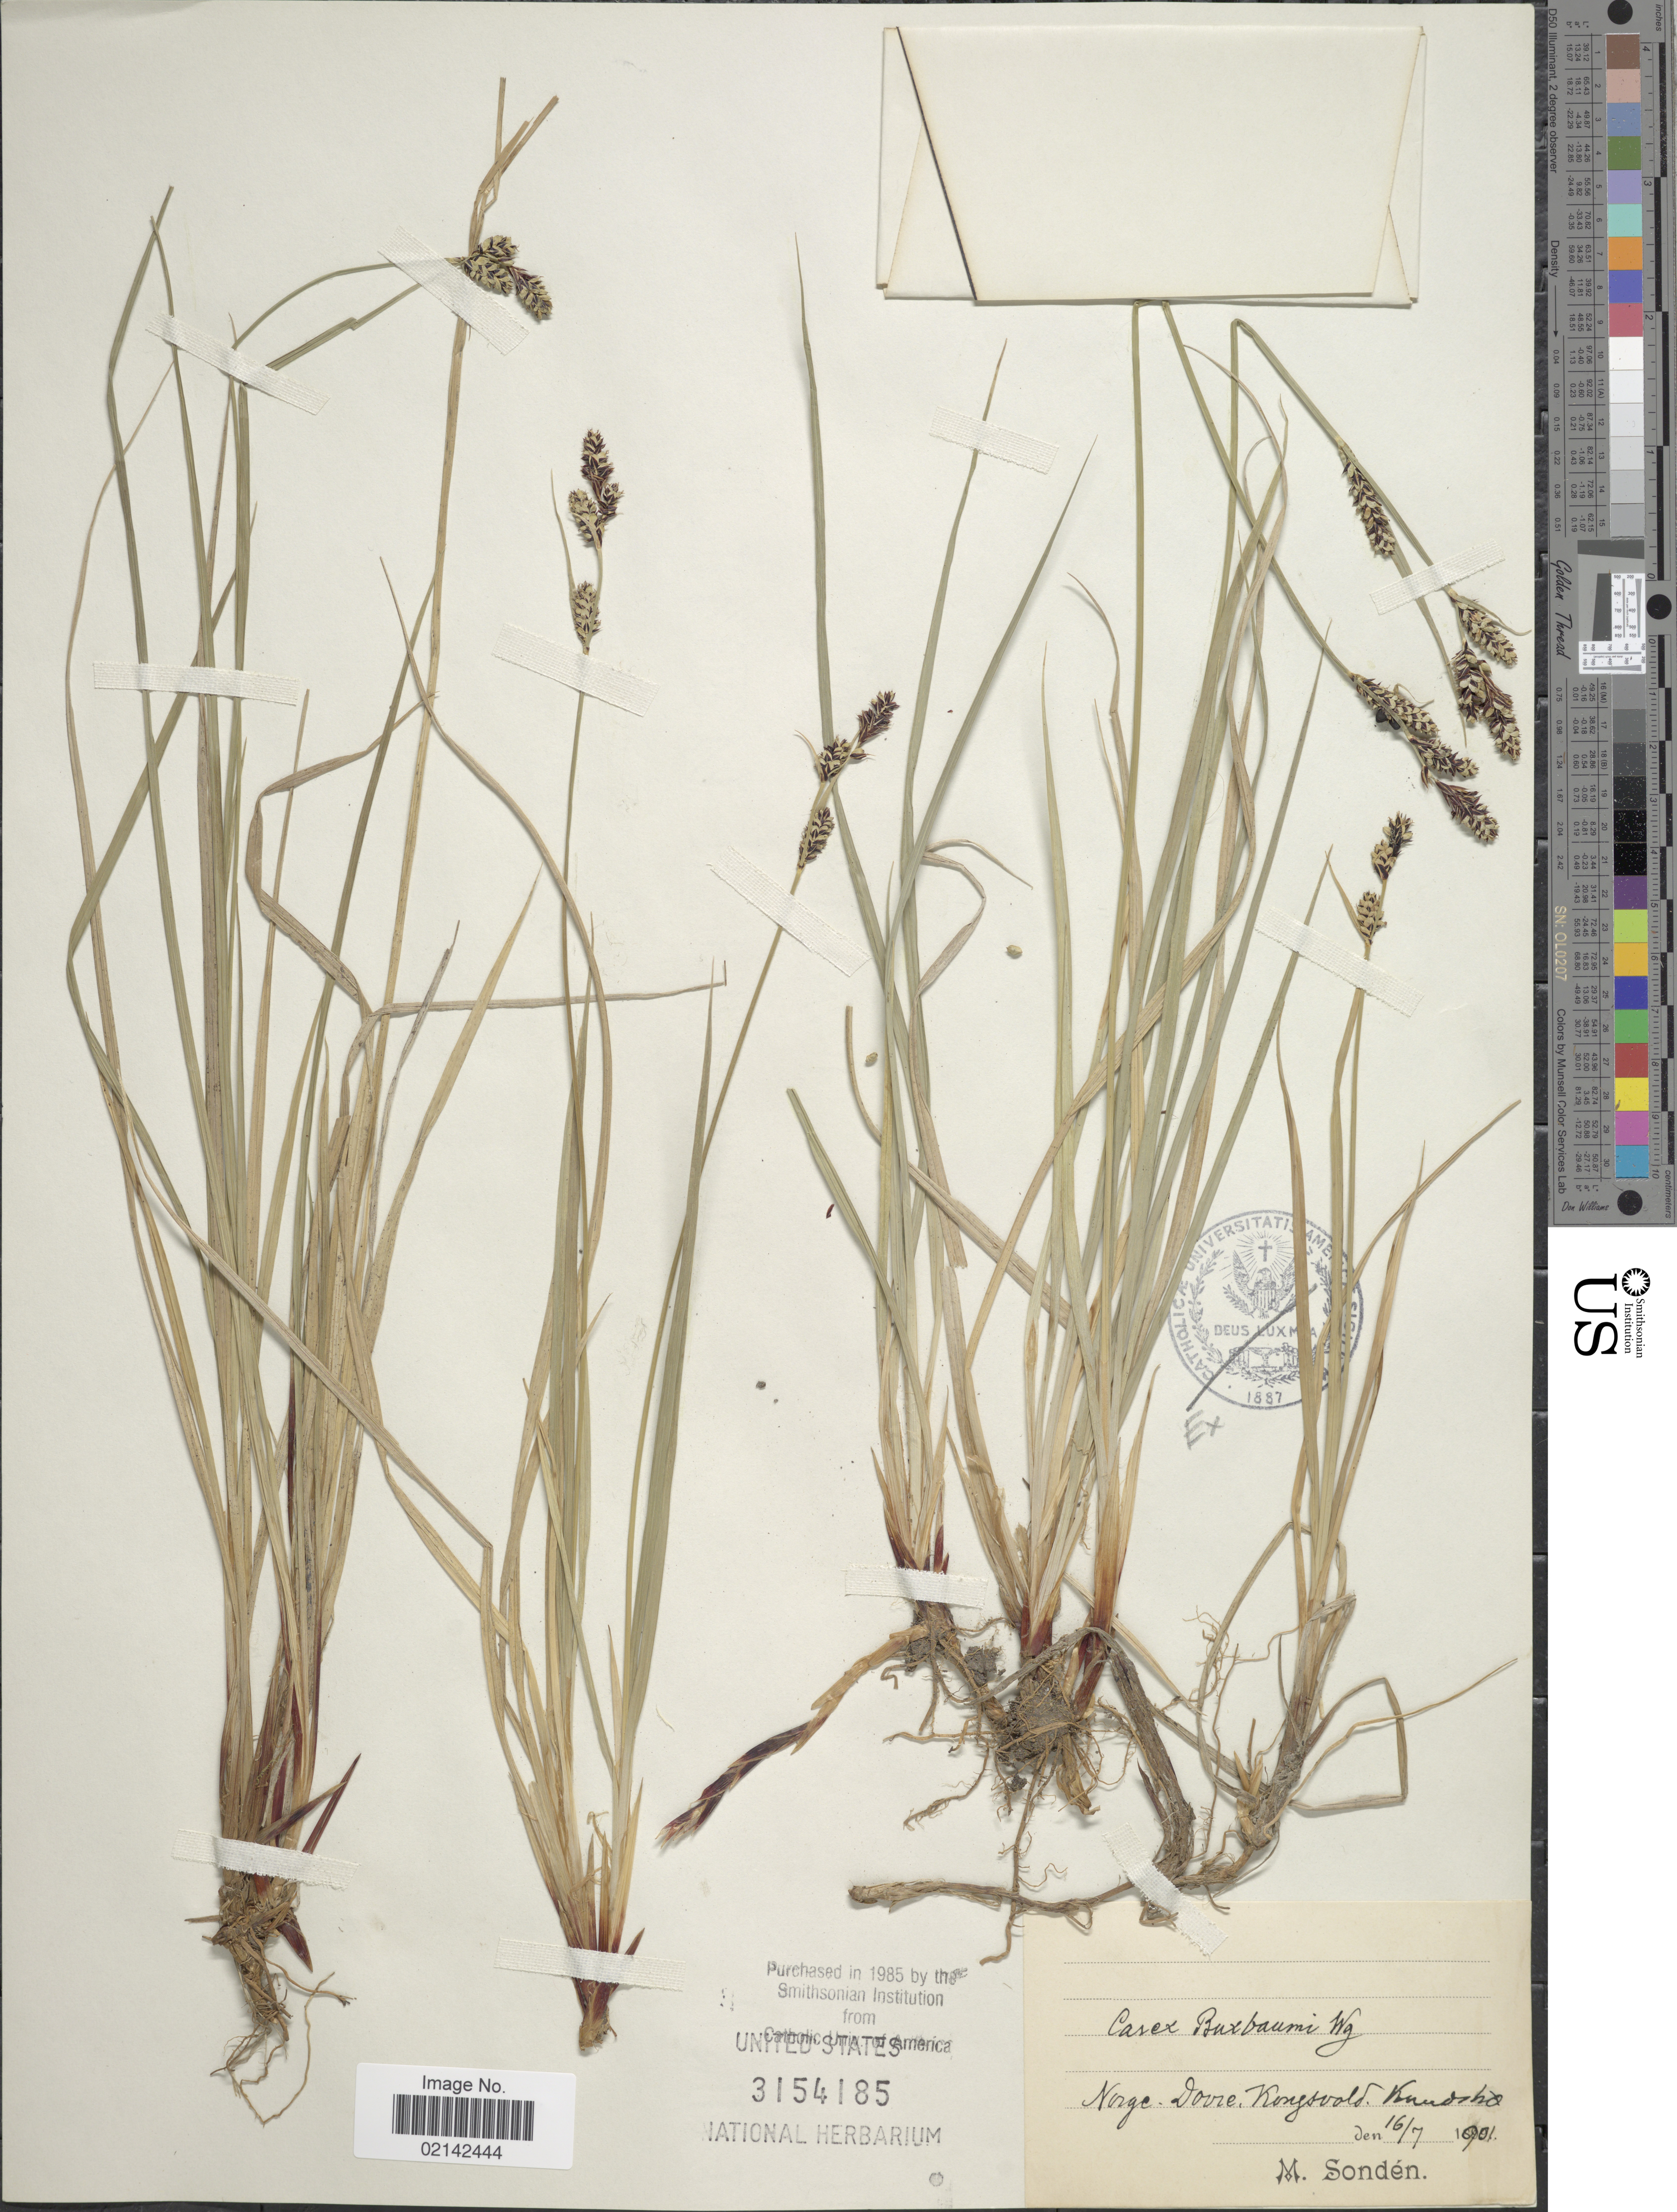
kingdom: Plantae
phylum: Tracheophyta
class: Liliopsida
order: Poales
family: Cyperaceae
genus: Carex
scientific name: Carex buxbaumii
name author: Wahlenb.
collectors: M. Sondén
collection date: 1901-07-16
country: Norway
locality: Norge Dovre Kongsvold. Knudshø.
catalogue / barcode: US 3154185